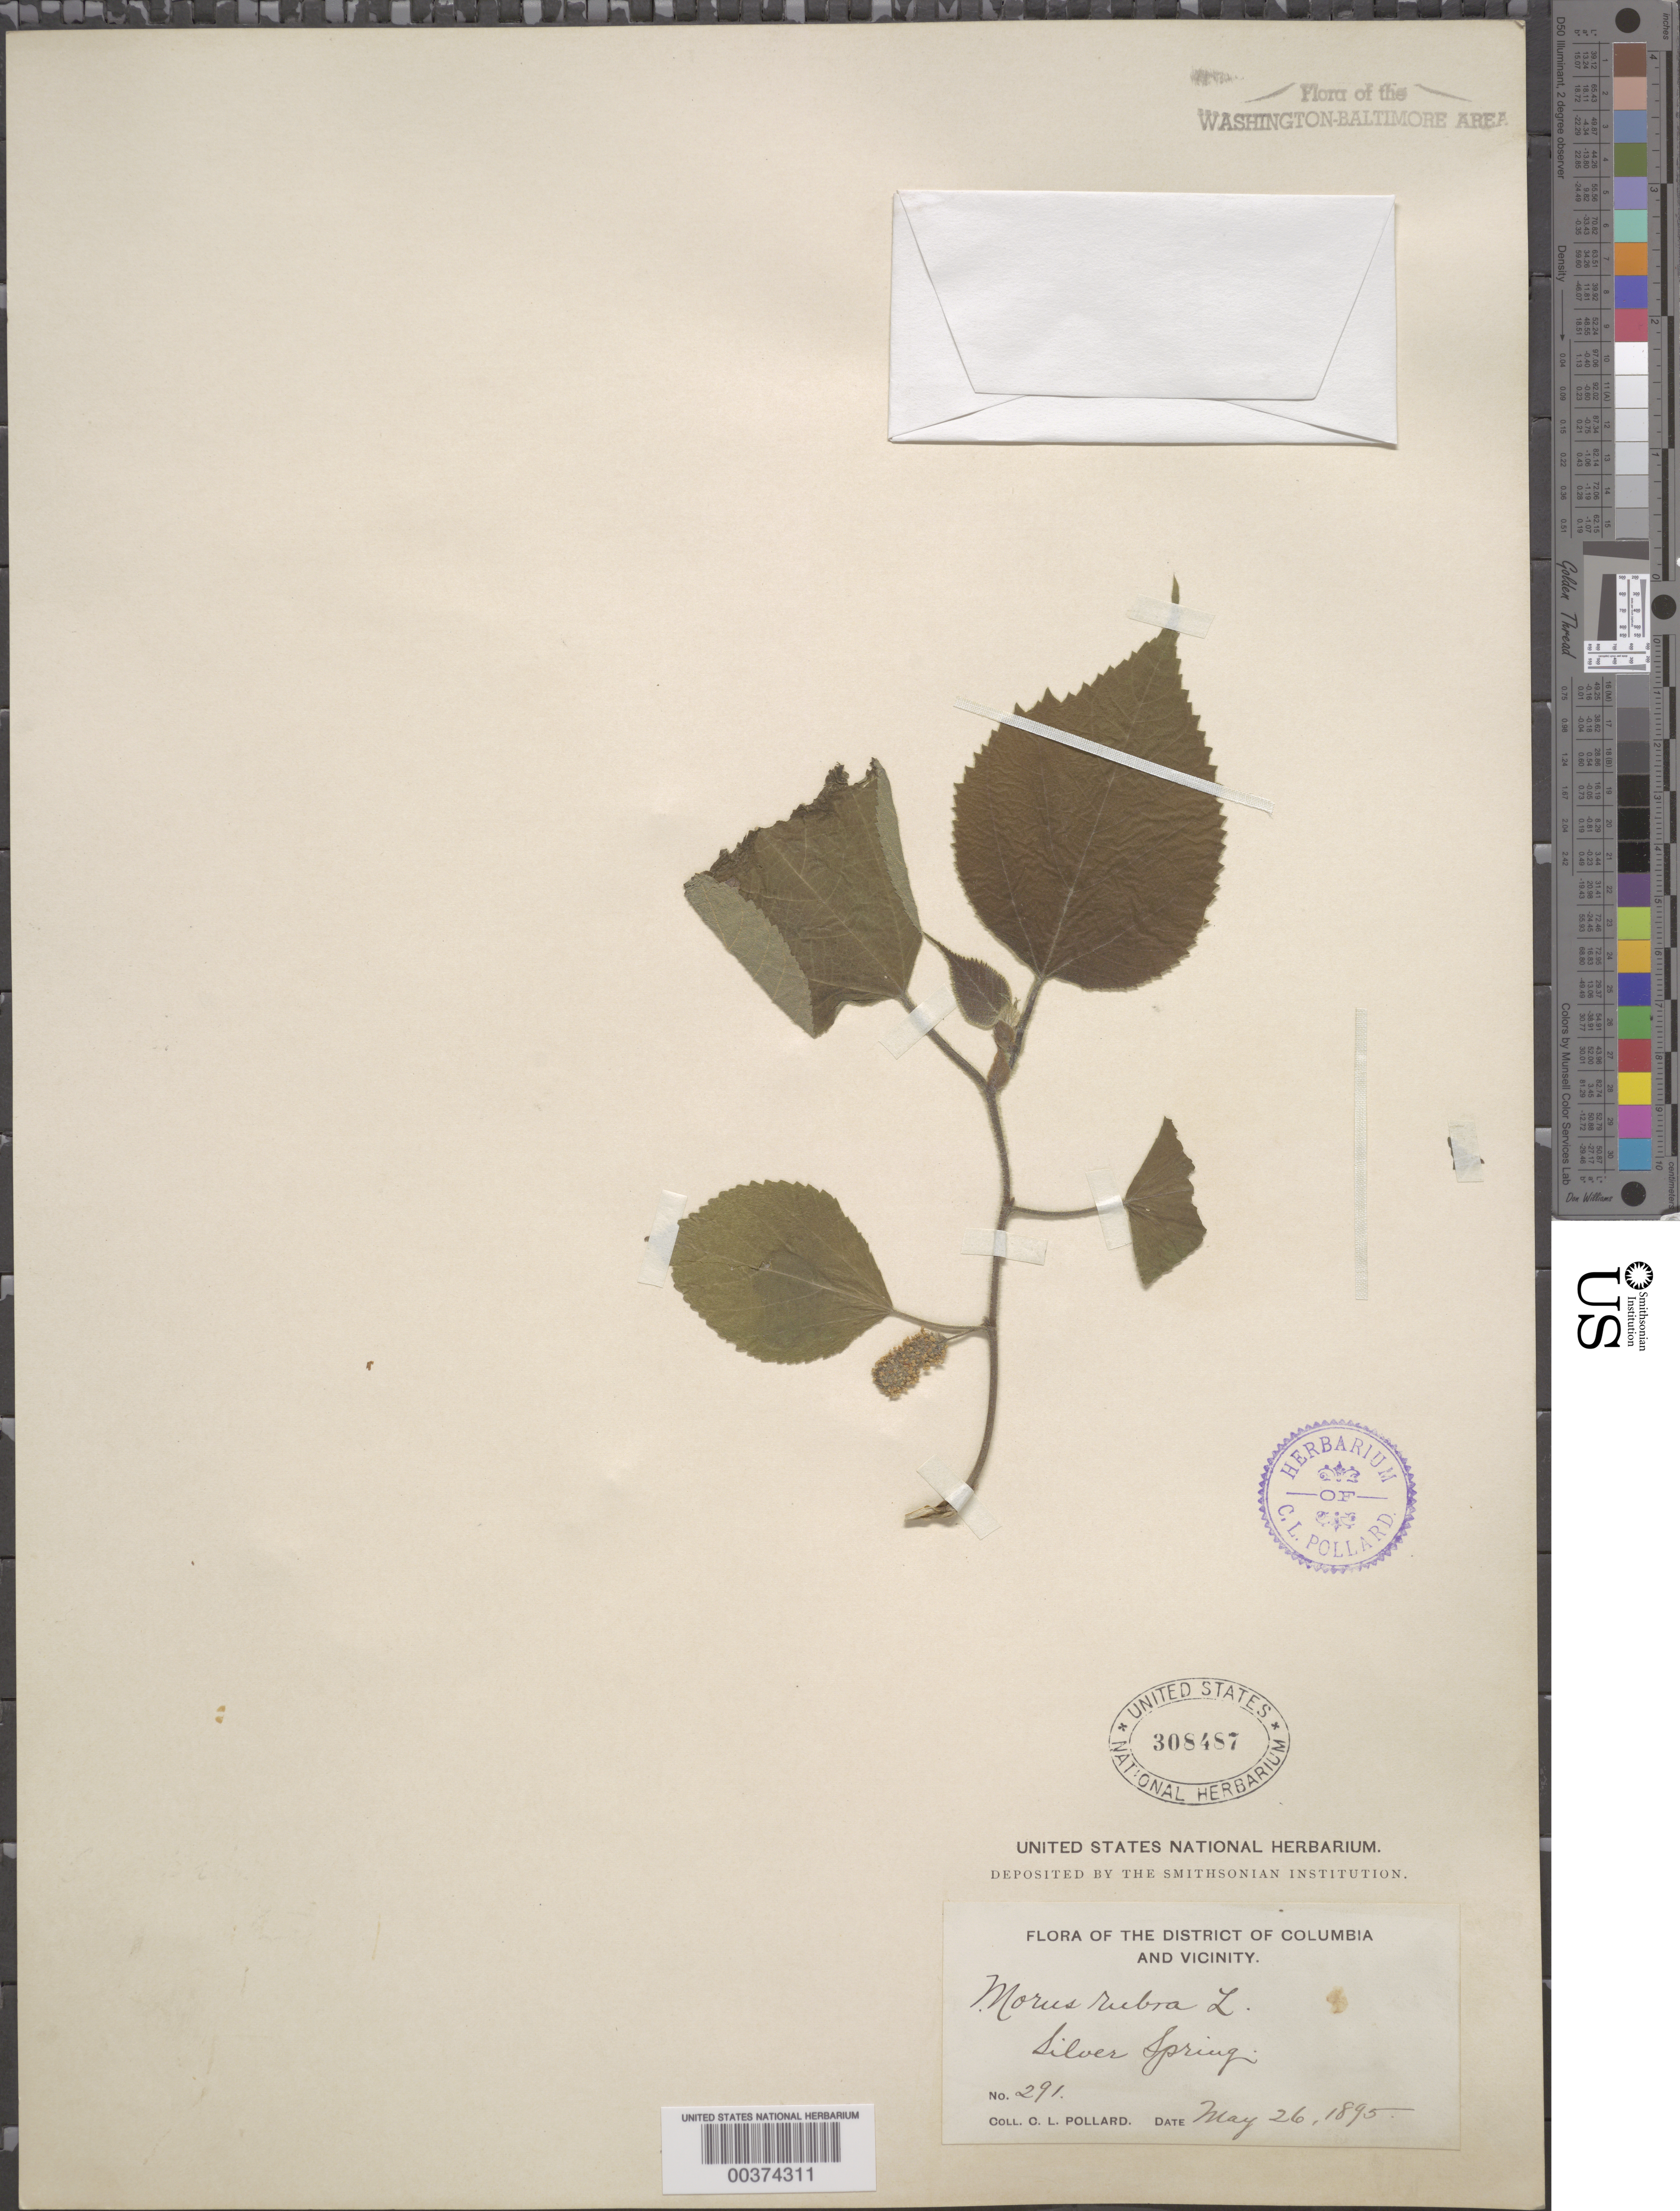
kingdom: Plantae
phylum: Tracheophyta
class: Magnoliopsida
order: Rosales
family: Moraceae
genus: Morus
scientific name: Morus rubra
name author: L.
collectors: C. L. Pollard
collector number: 291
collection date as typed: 26 May 1895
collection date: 1895-05-26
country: United States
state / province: Maryland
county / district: Montgomery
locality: Silver Spring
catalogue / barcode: US 308487